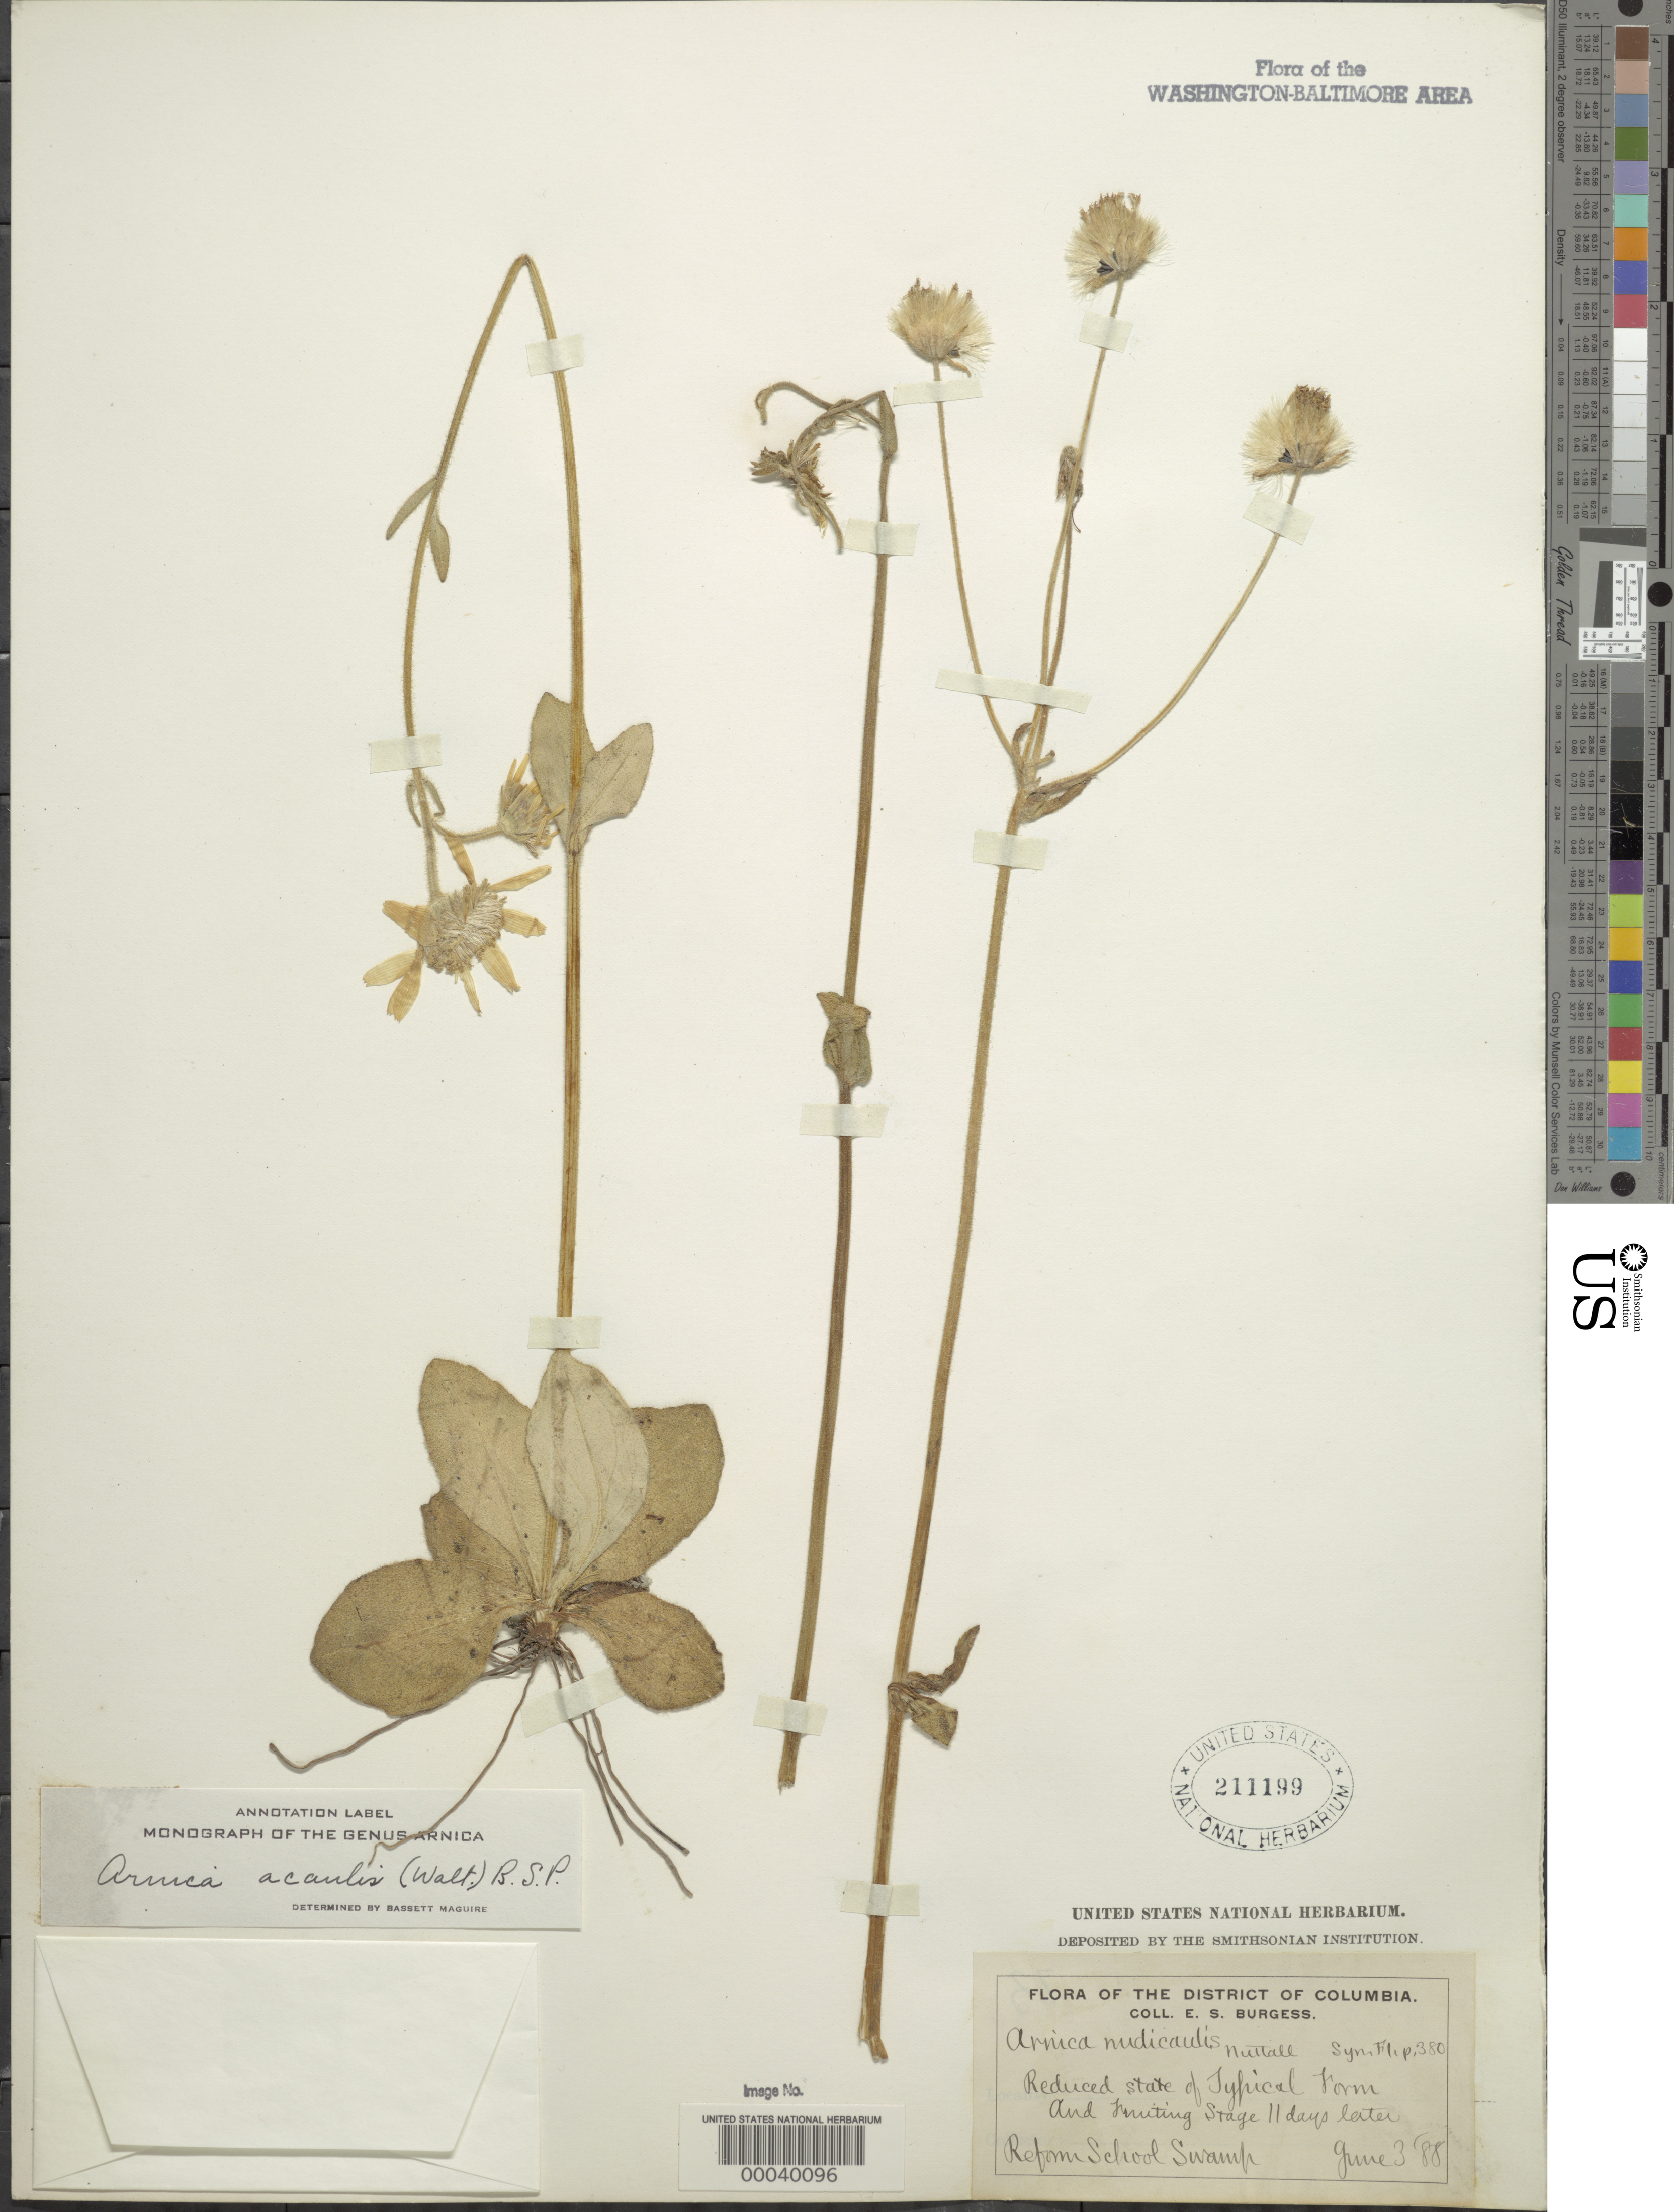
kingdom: Plantae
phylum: Tracheophyta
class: Magnoliopsida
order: Asterales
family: Asteraceae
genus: Arnica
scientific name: Arnica acaulis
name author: (Walter) Britton, Stearns & Poggenb.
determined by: Maguire, Bassett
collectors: E. Burgess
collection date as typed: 03 Jun 1888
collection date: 1888-06-03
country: United States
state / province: District of Columbia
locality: Reform School Swamp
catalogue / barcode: US 211199